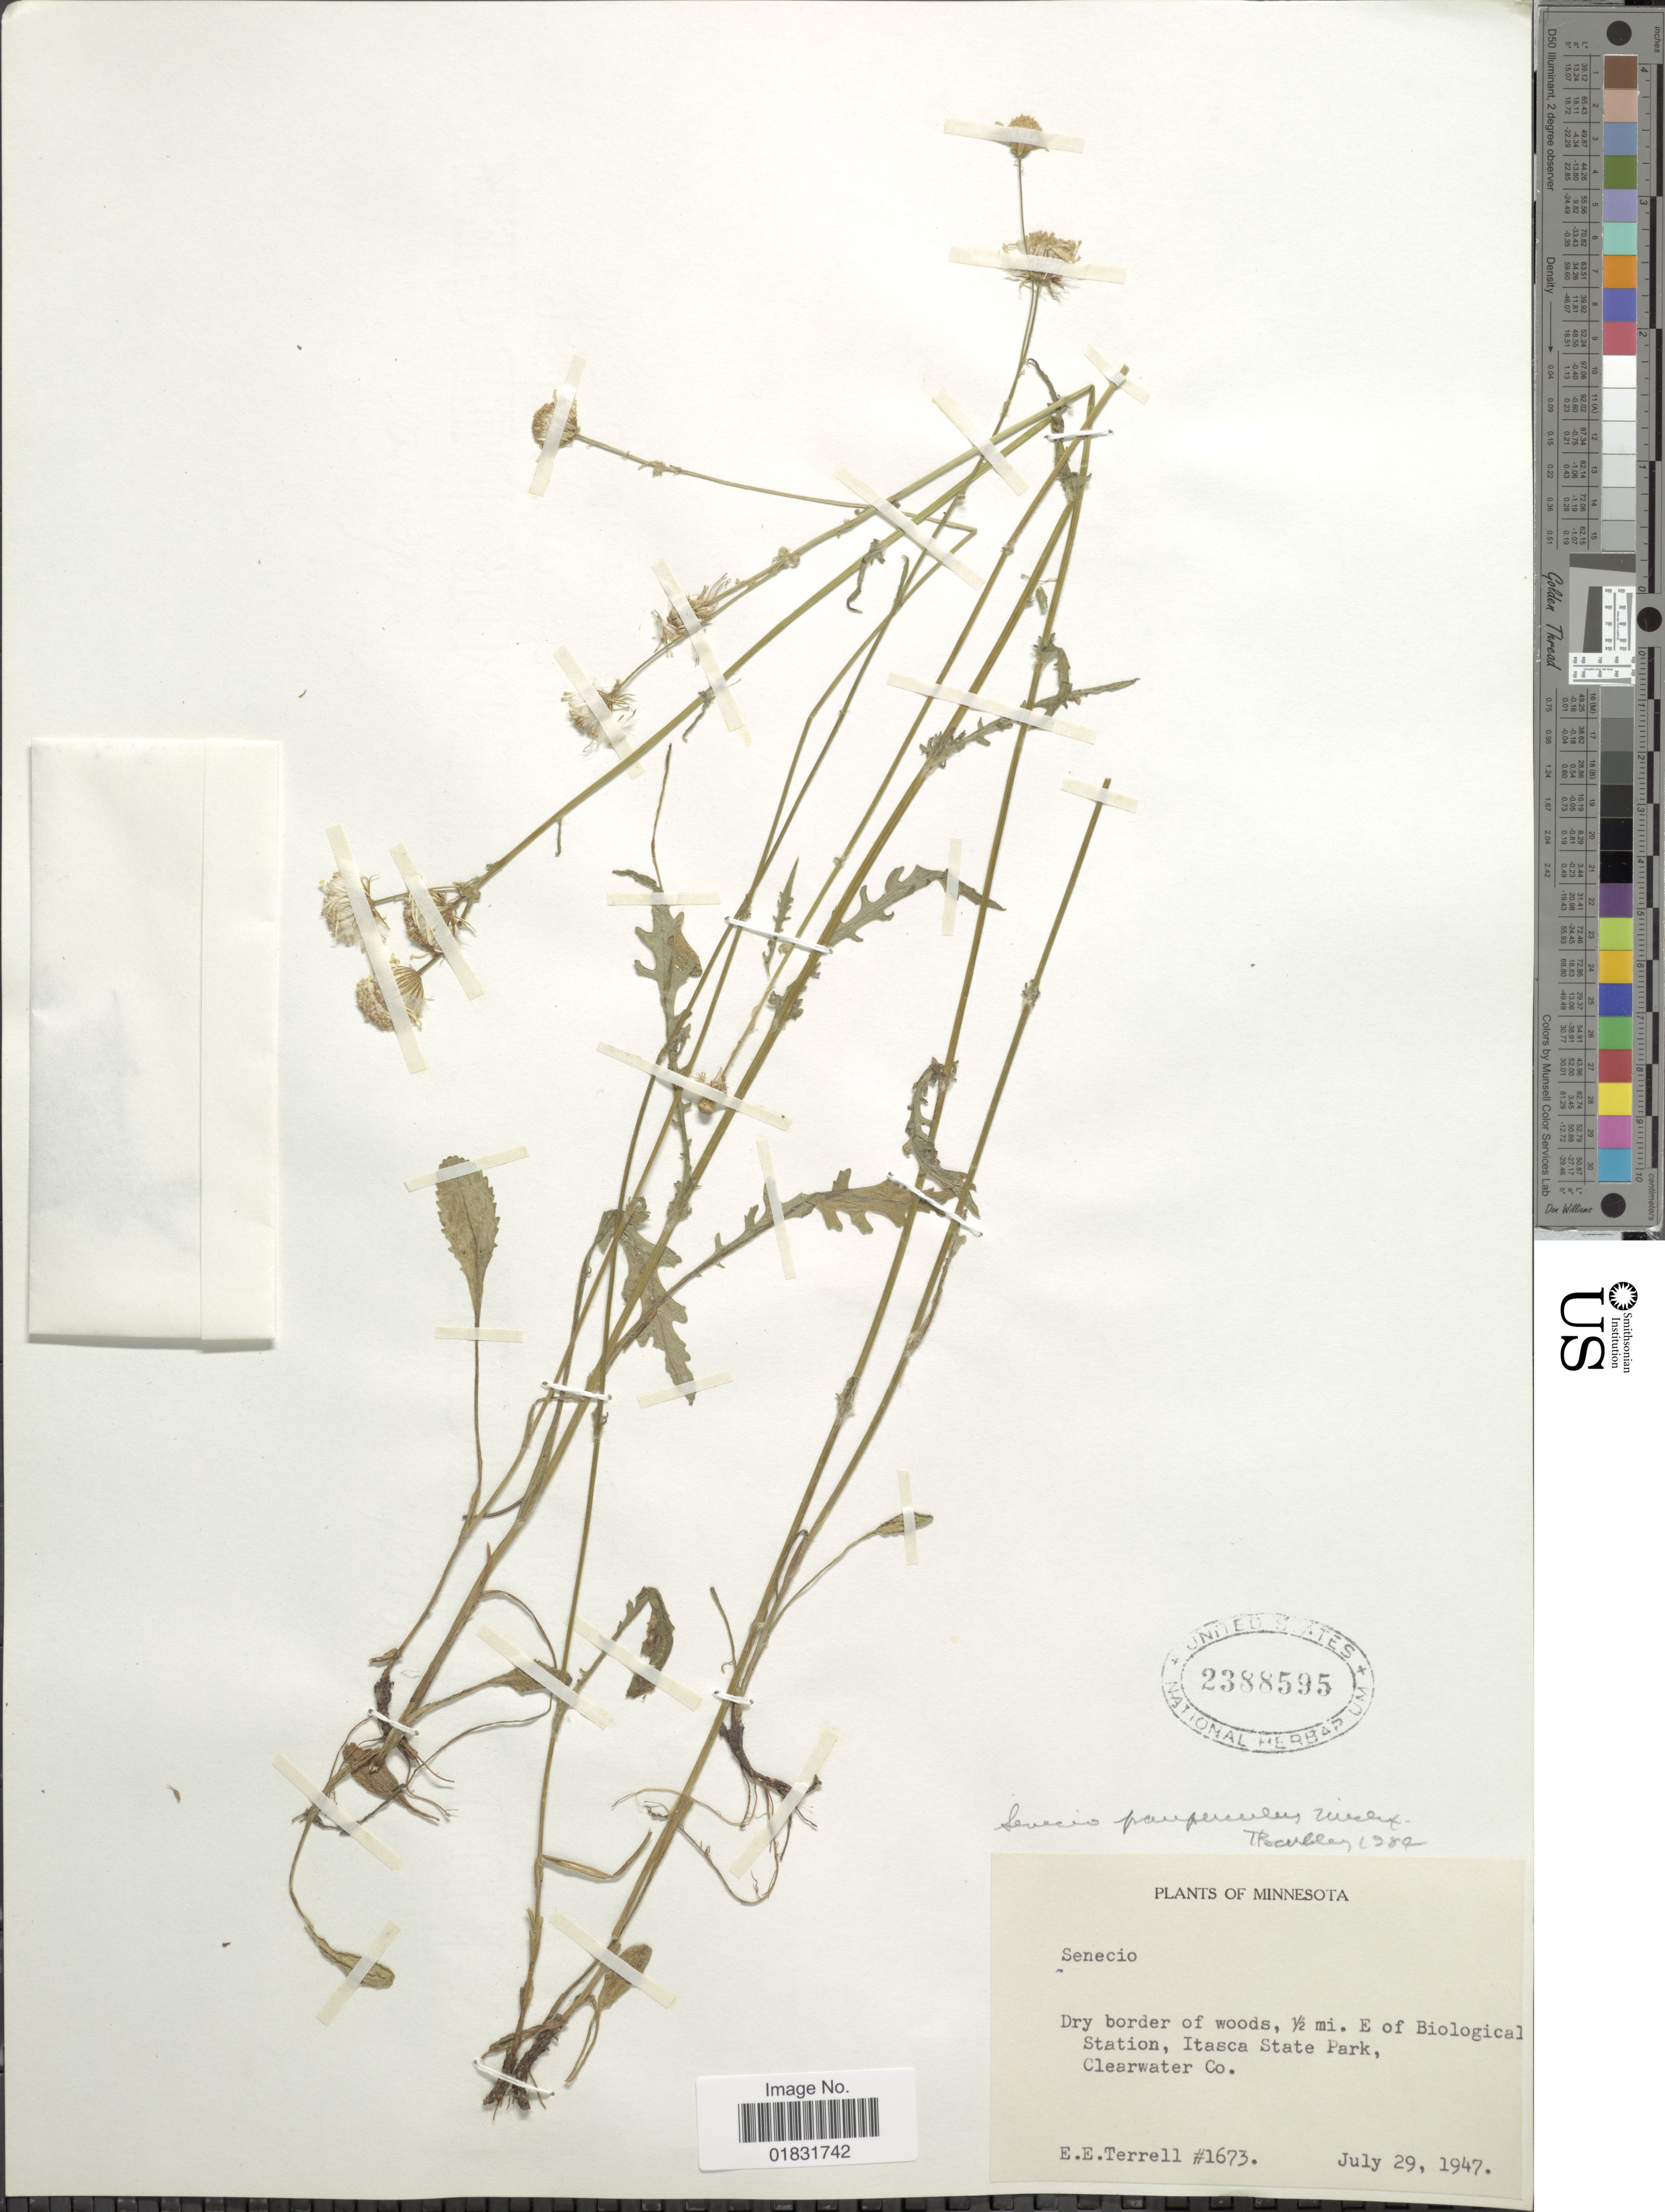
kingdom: Plantae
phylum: Tracheophyta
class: Magnoliopsida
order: Asterales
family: Asteraceae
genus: Packera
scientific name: Packera paupercula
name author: (Michx.) Á. Löve & D. Löve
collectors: E. E. Terrell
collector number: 1673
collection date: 1947-07-29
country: United States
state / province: Minnesota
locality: Dry border of woods, ½ mi. E of Biological Station, Itasca State Park, Clearwater Co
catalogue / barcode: US 2388595